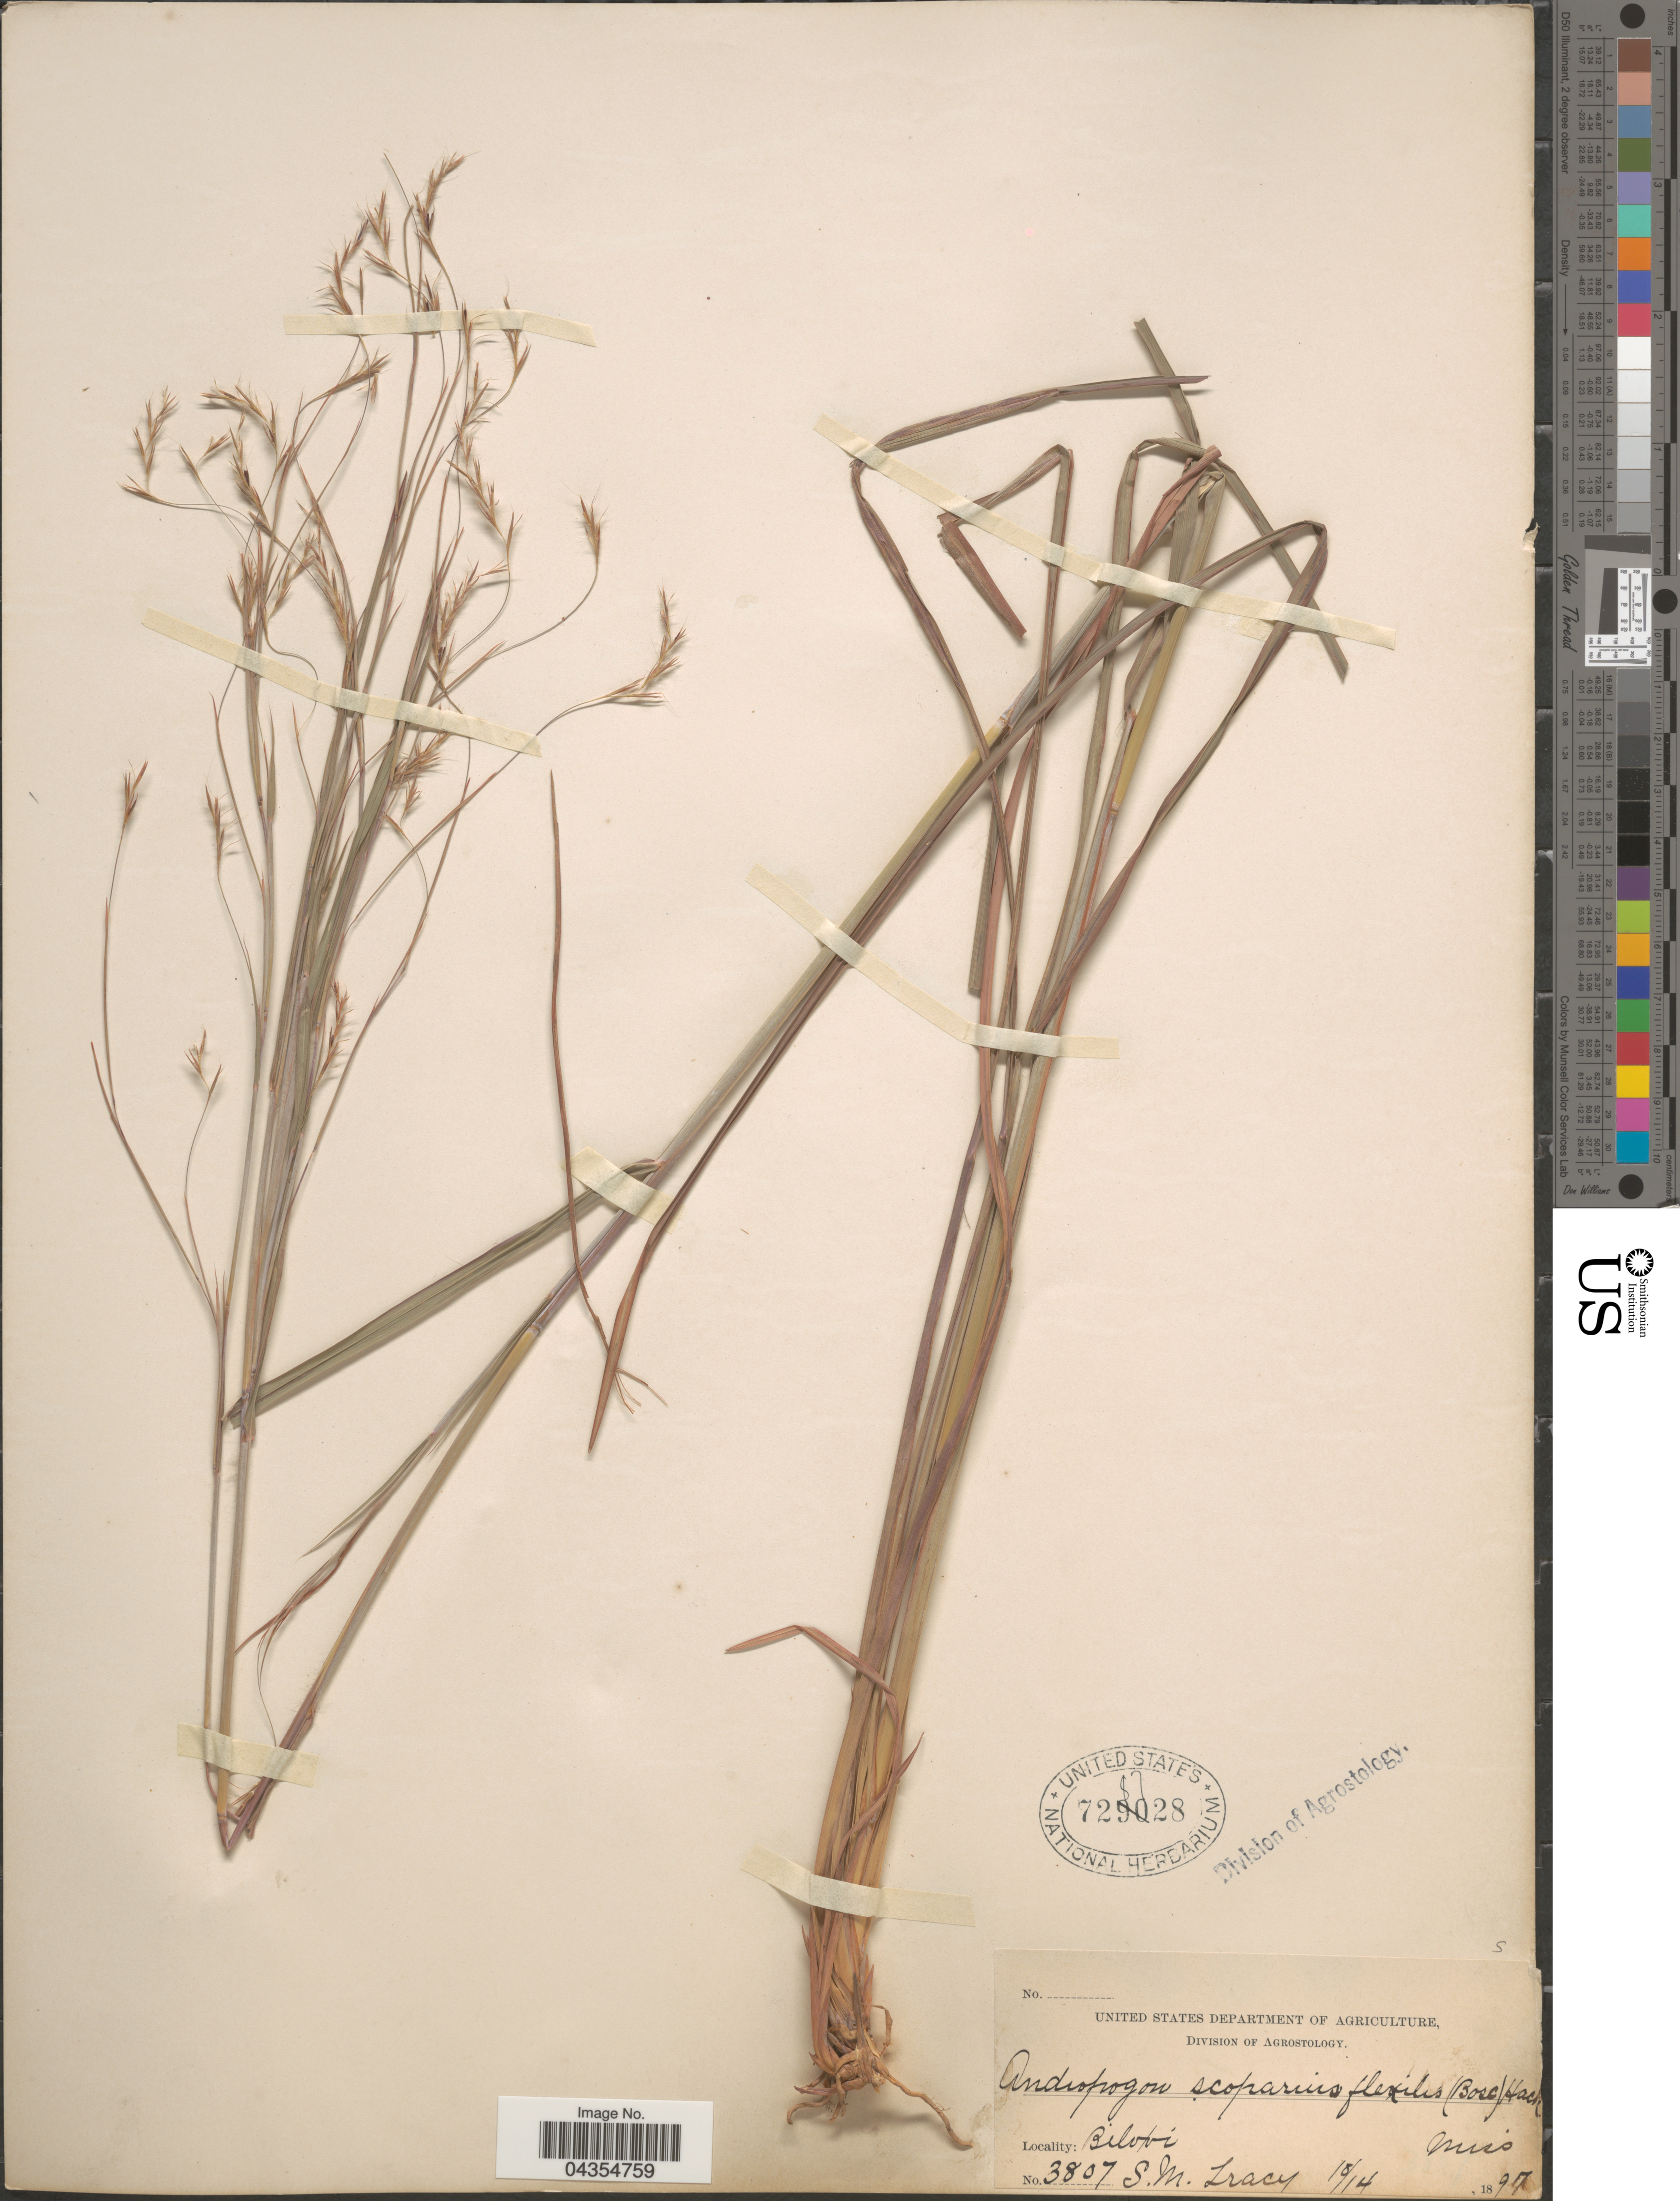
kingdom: Plantae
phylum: Tracheophyta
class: Liliopsida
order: Poales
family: Poaceae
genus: Schizachyrium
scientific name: Schizachyrium sanguineum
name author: (Retz.) Alston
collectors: S. M. Tracy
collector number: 3807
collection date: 1897-10-14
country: United States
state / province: Mississippi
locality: Biloxi.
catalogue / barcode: US 728728